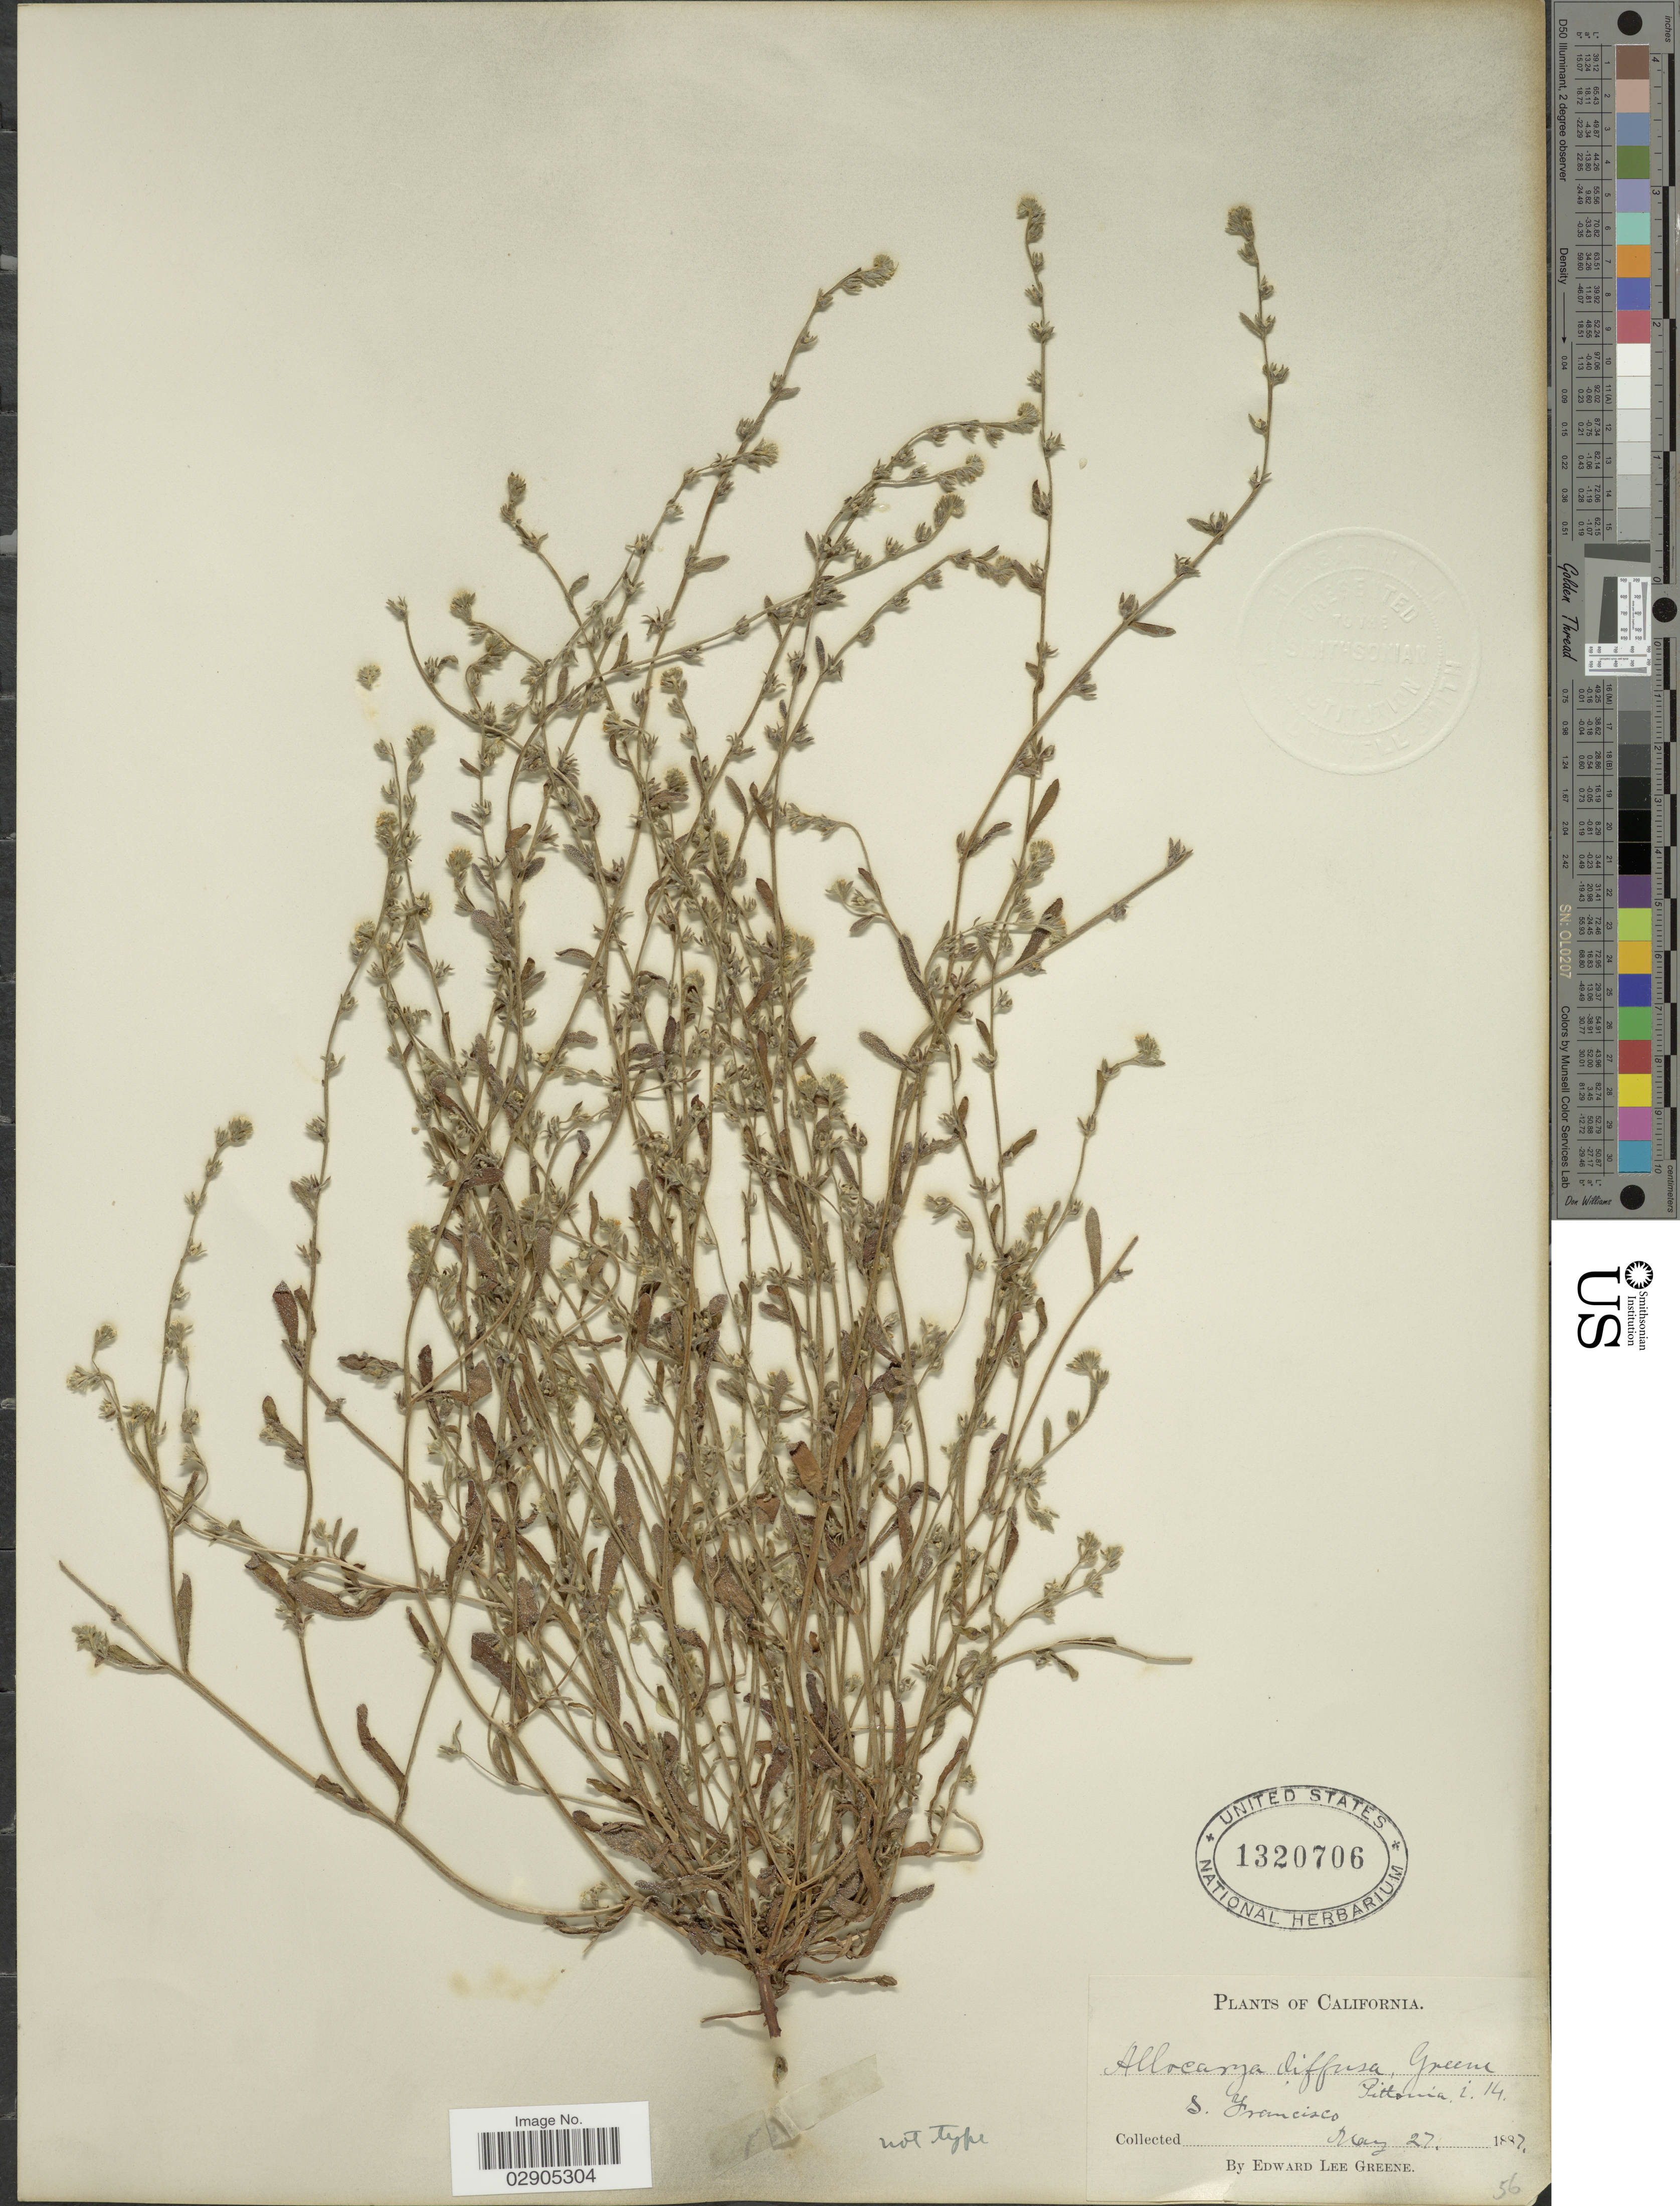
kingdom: Plantae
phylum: Tracheophyta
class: Magnoliopsida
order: Boraginales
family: Boraginaceae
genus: Allocarya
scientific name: Allocarya diffusa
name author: Greene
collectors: E. L. Greene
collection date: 1887-05-27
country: United States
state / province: California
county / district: San Francisco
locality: S. Francisco.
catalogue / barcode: US 1320706